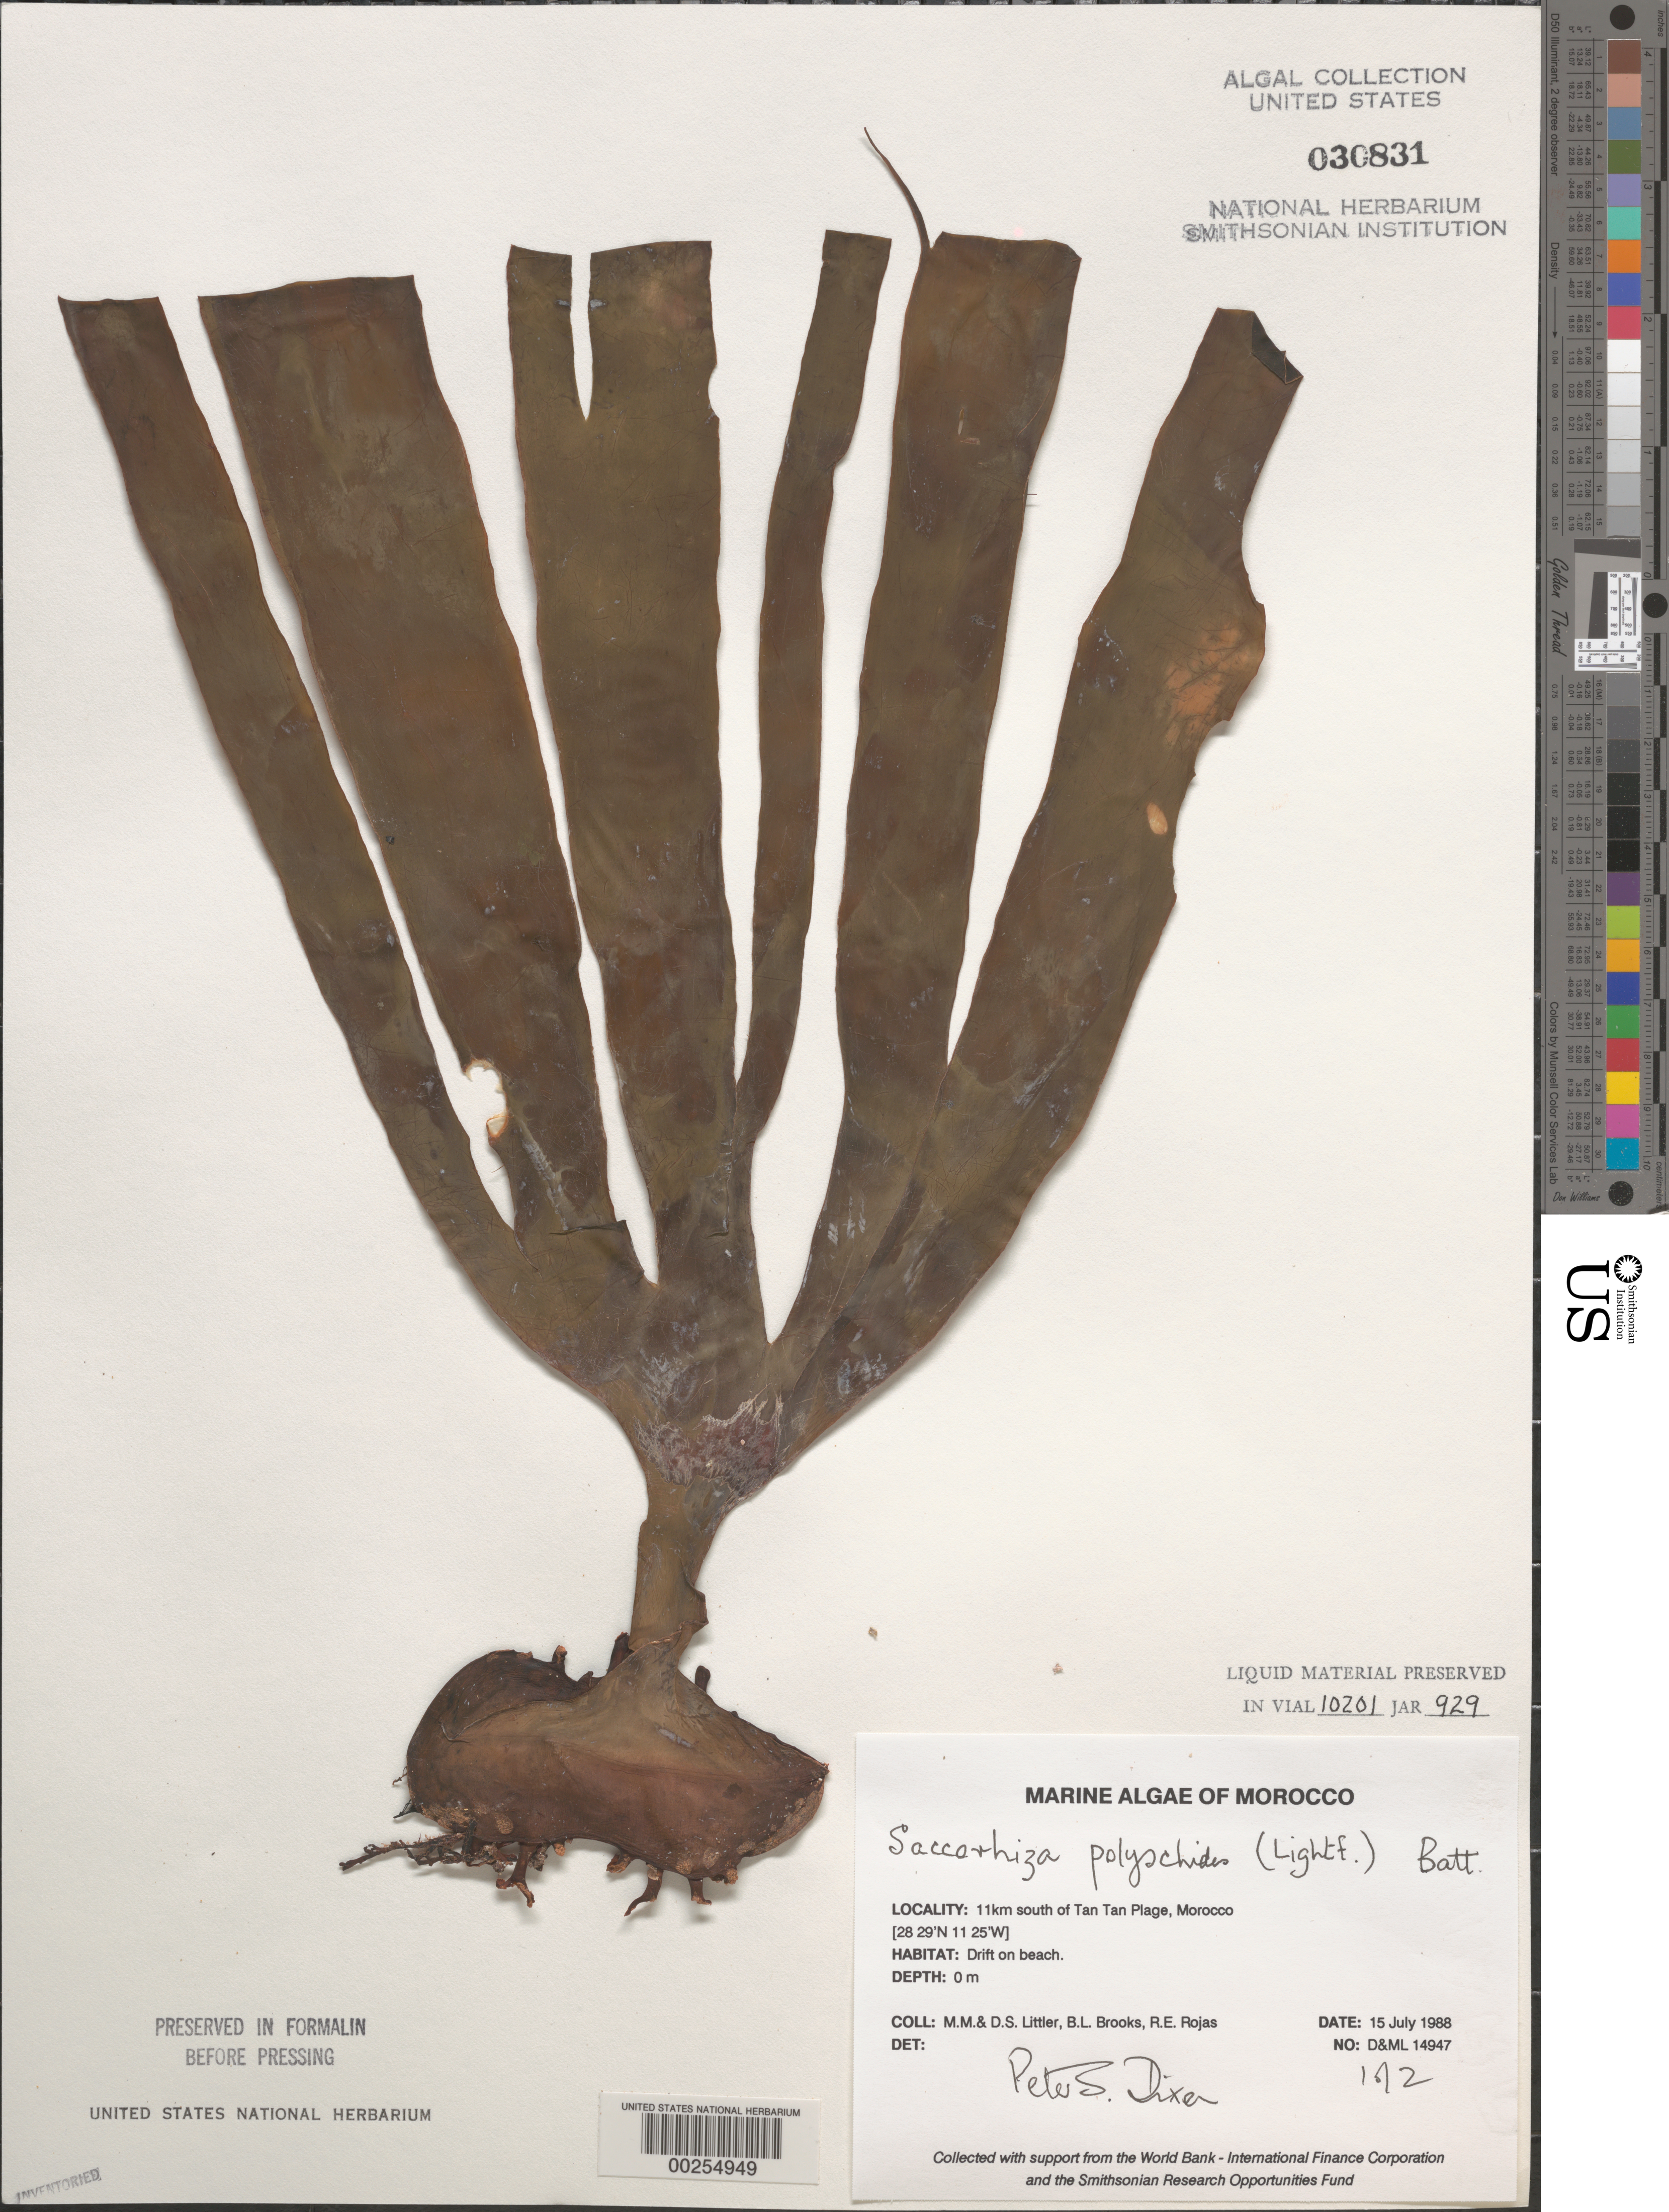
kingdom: Chromista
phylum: Foraminifera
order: Astrorhizida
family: Hyperamminidae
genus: Saccorhiza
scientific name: Saccorhiza polyschides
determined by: Dixon, P. S.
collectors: M. M. Littler, D. S. Littler, B. Brooks & R. Rojas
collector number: D&ML 14947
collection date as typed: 15 Jul 1988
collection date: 1988-07-15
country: Morocco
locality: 1 km south of Tan Tan Plage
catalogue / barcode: US 30831